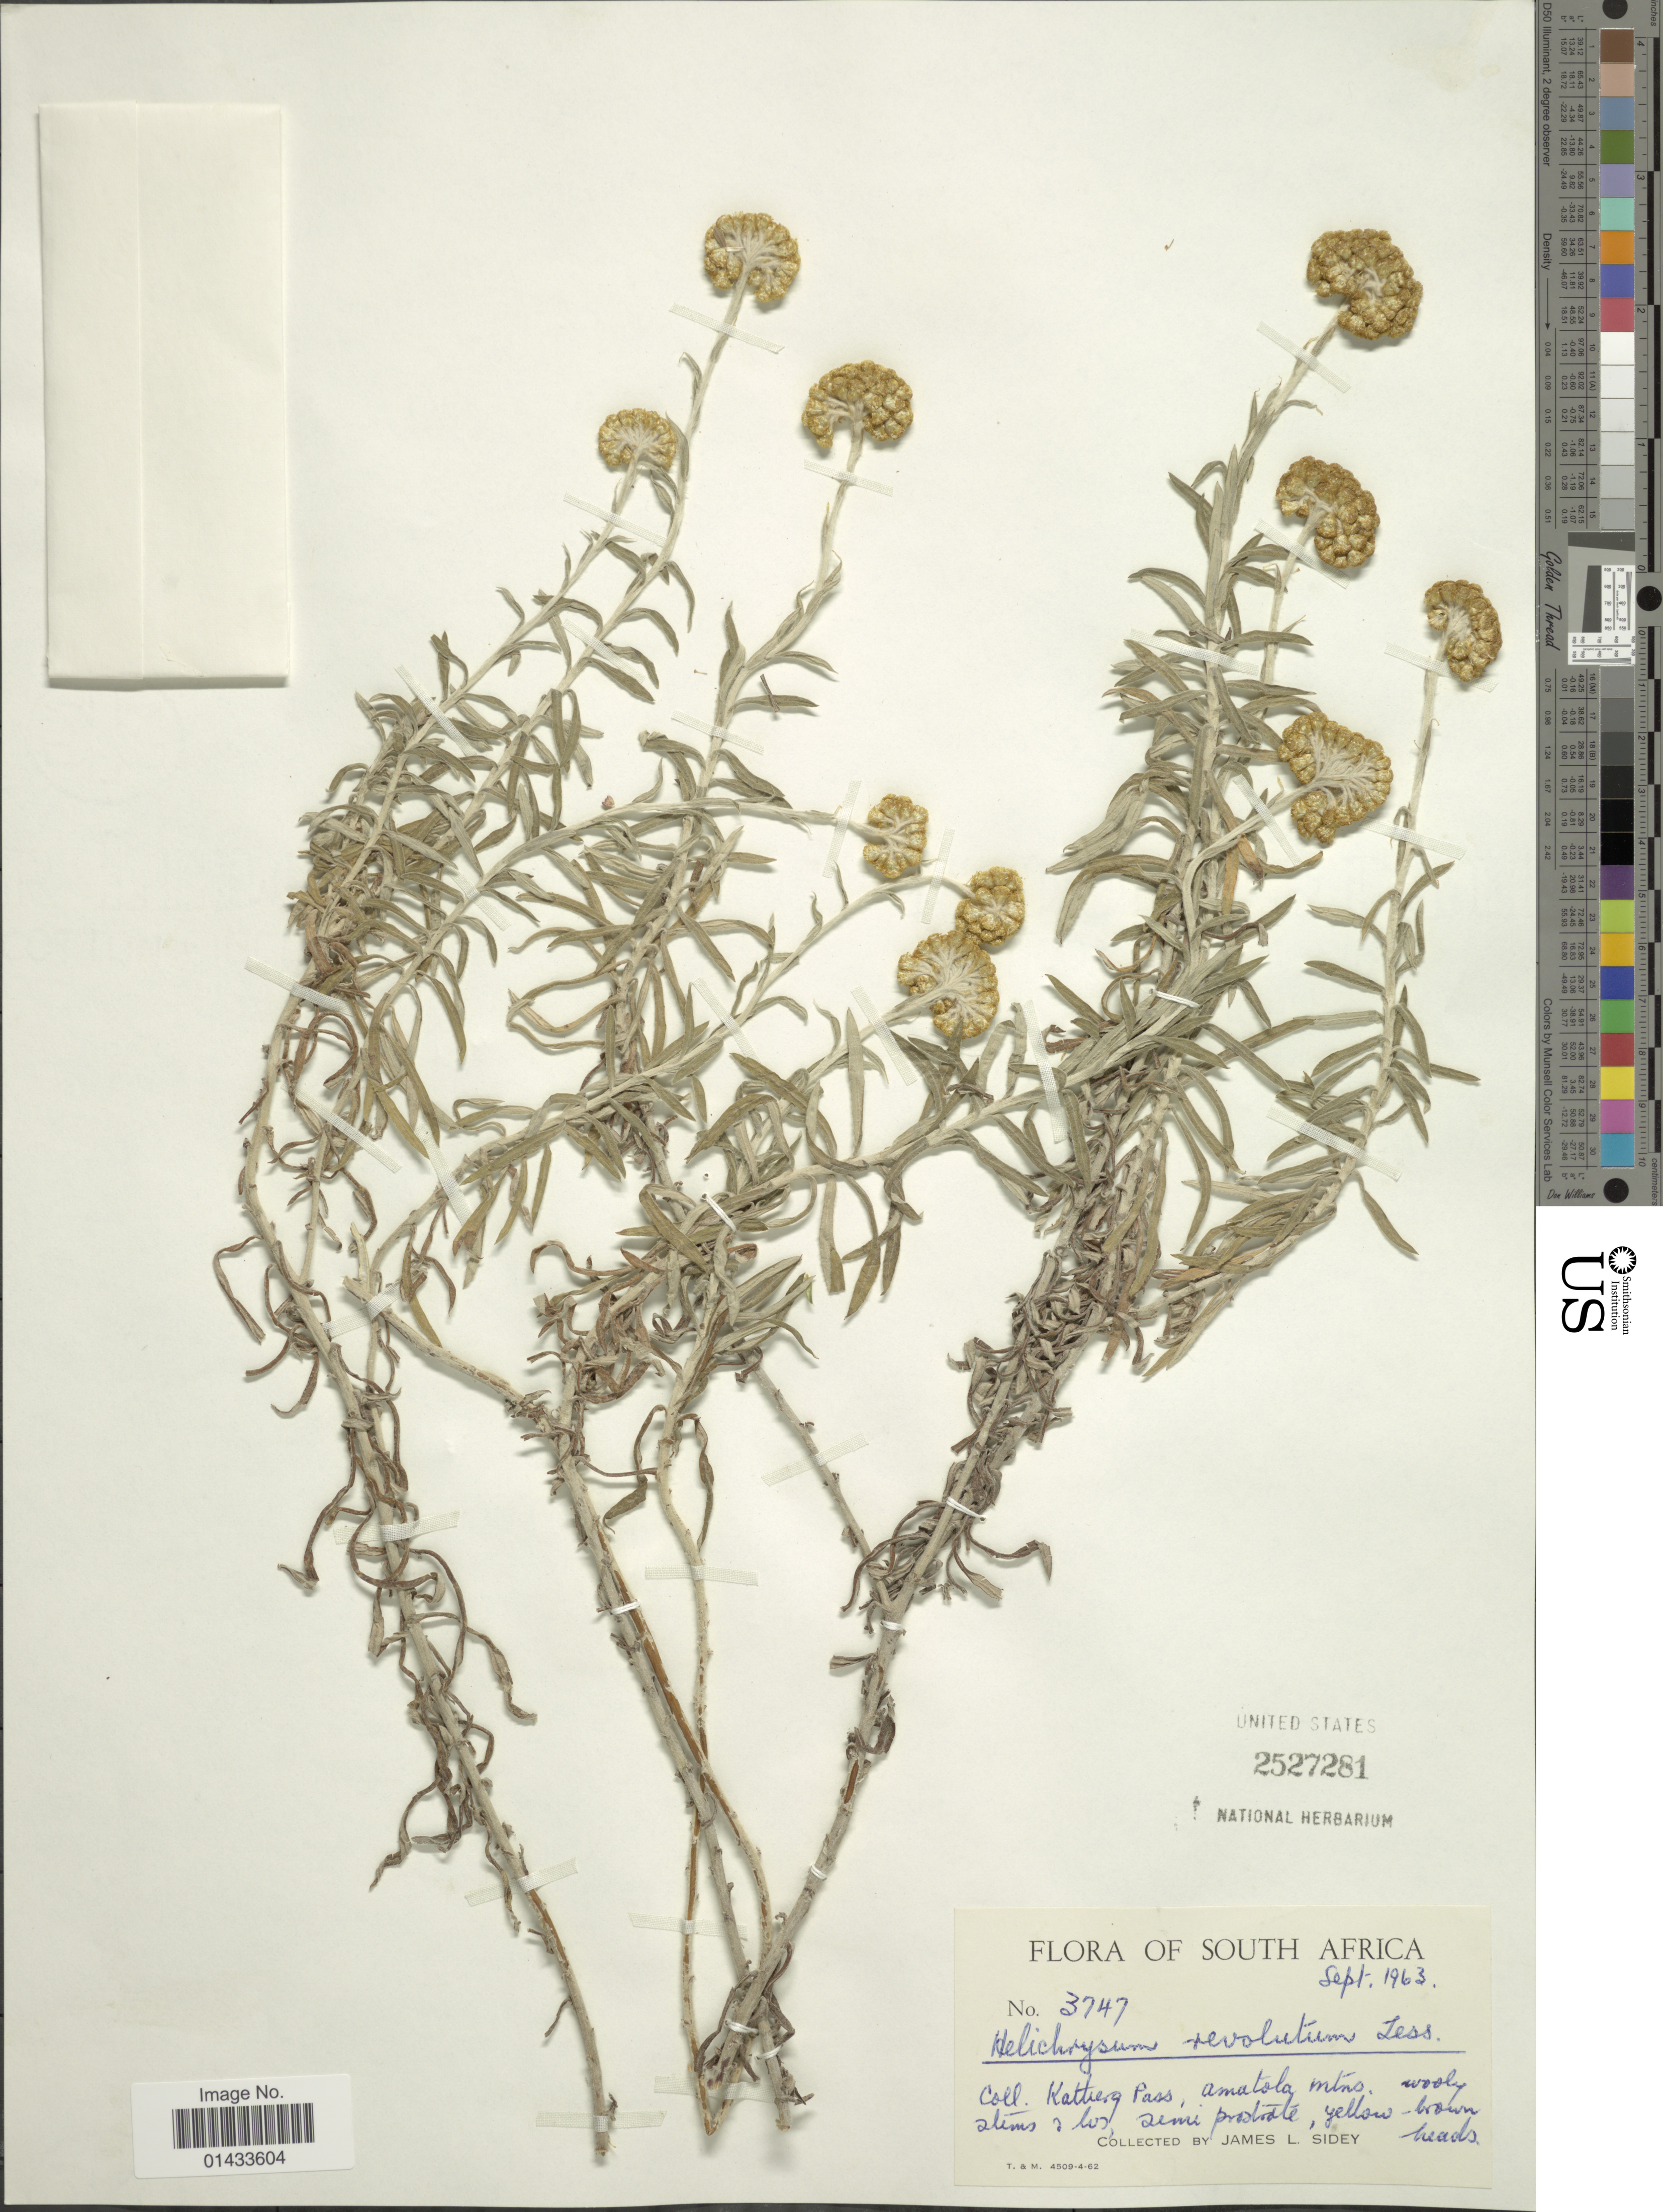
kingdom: Plantae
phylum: Tracheophyta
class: Magnoliopsida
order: Asterales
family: Asteraceae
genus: Helichrysum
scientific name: Helichrysum revolutum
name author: (Thunb.) Less.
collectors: J. L. Sidey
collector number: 3747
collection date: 1963-09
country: South Africa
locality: Kattierg Pass, Amatola Mtns.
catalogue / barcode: US 2527281